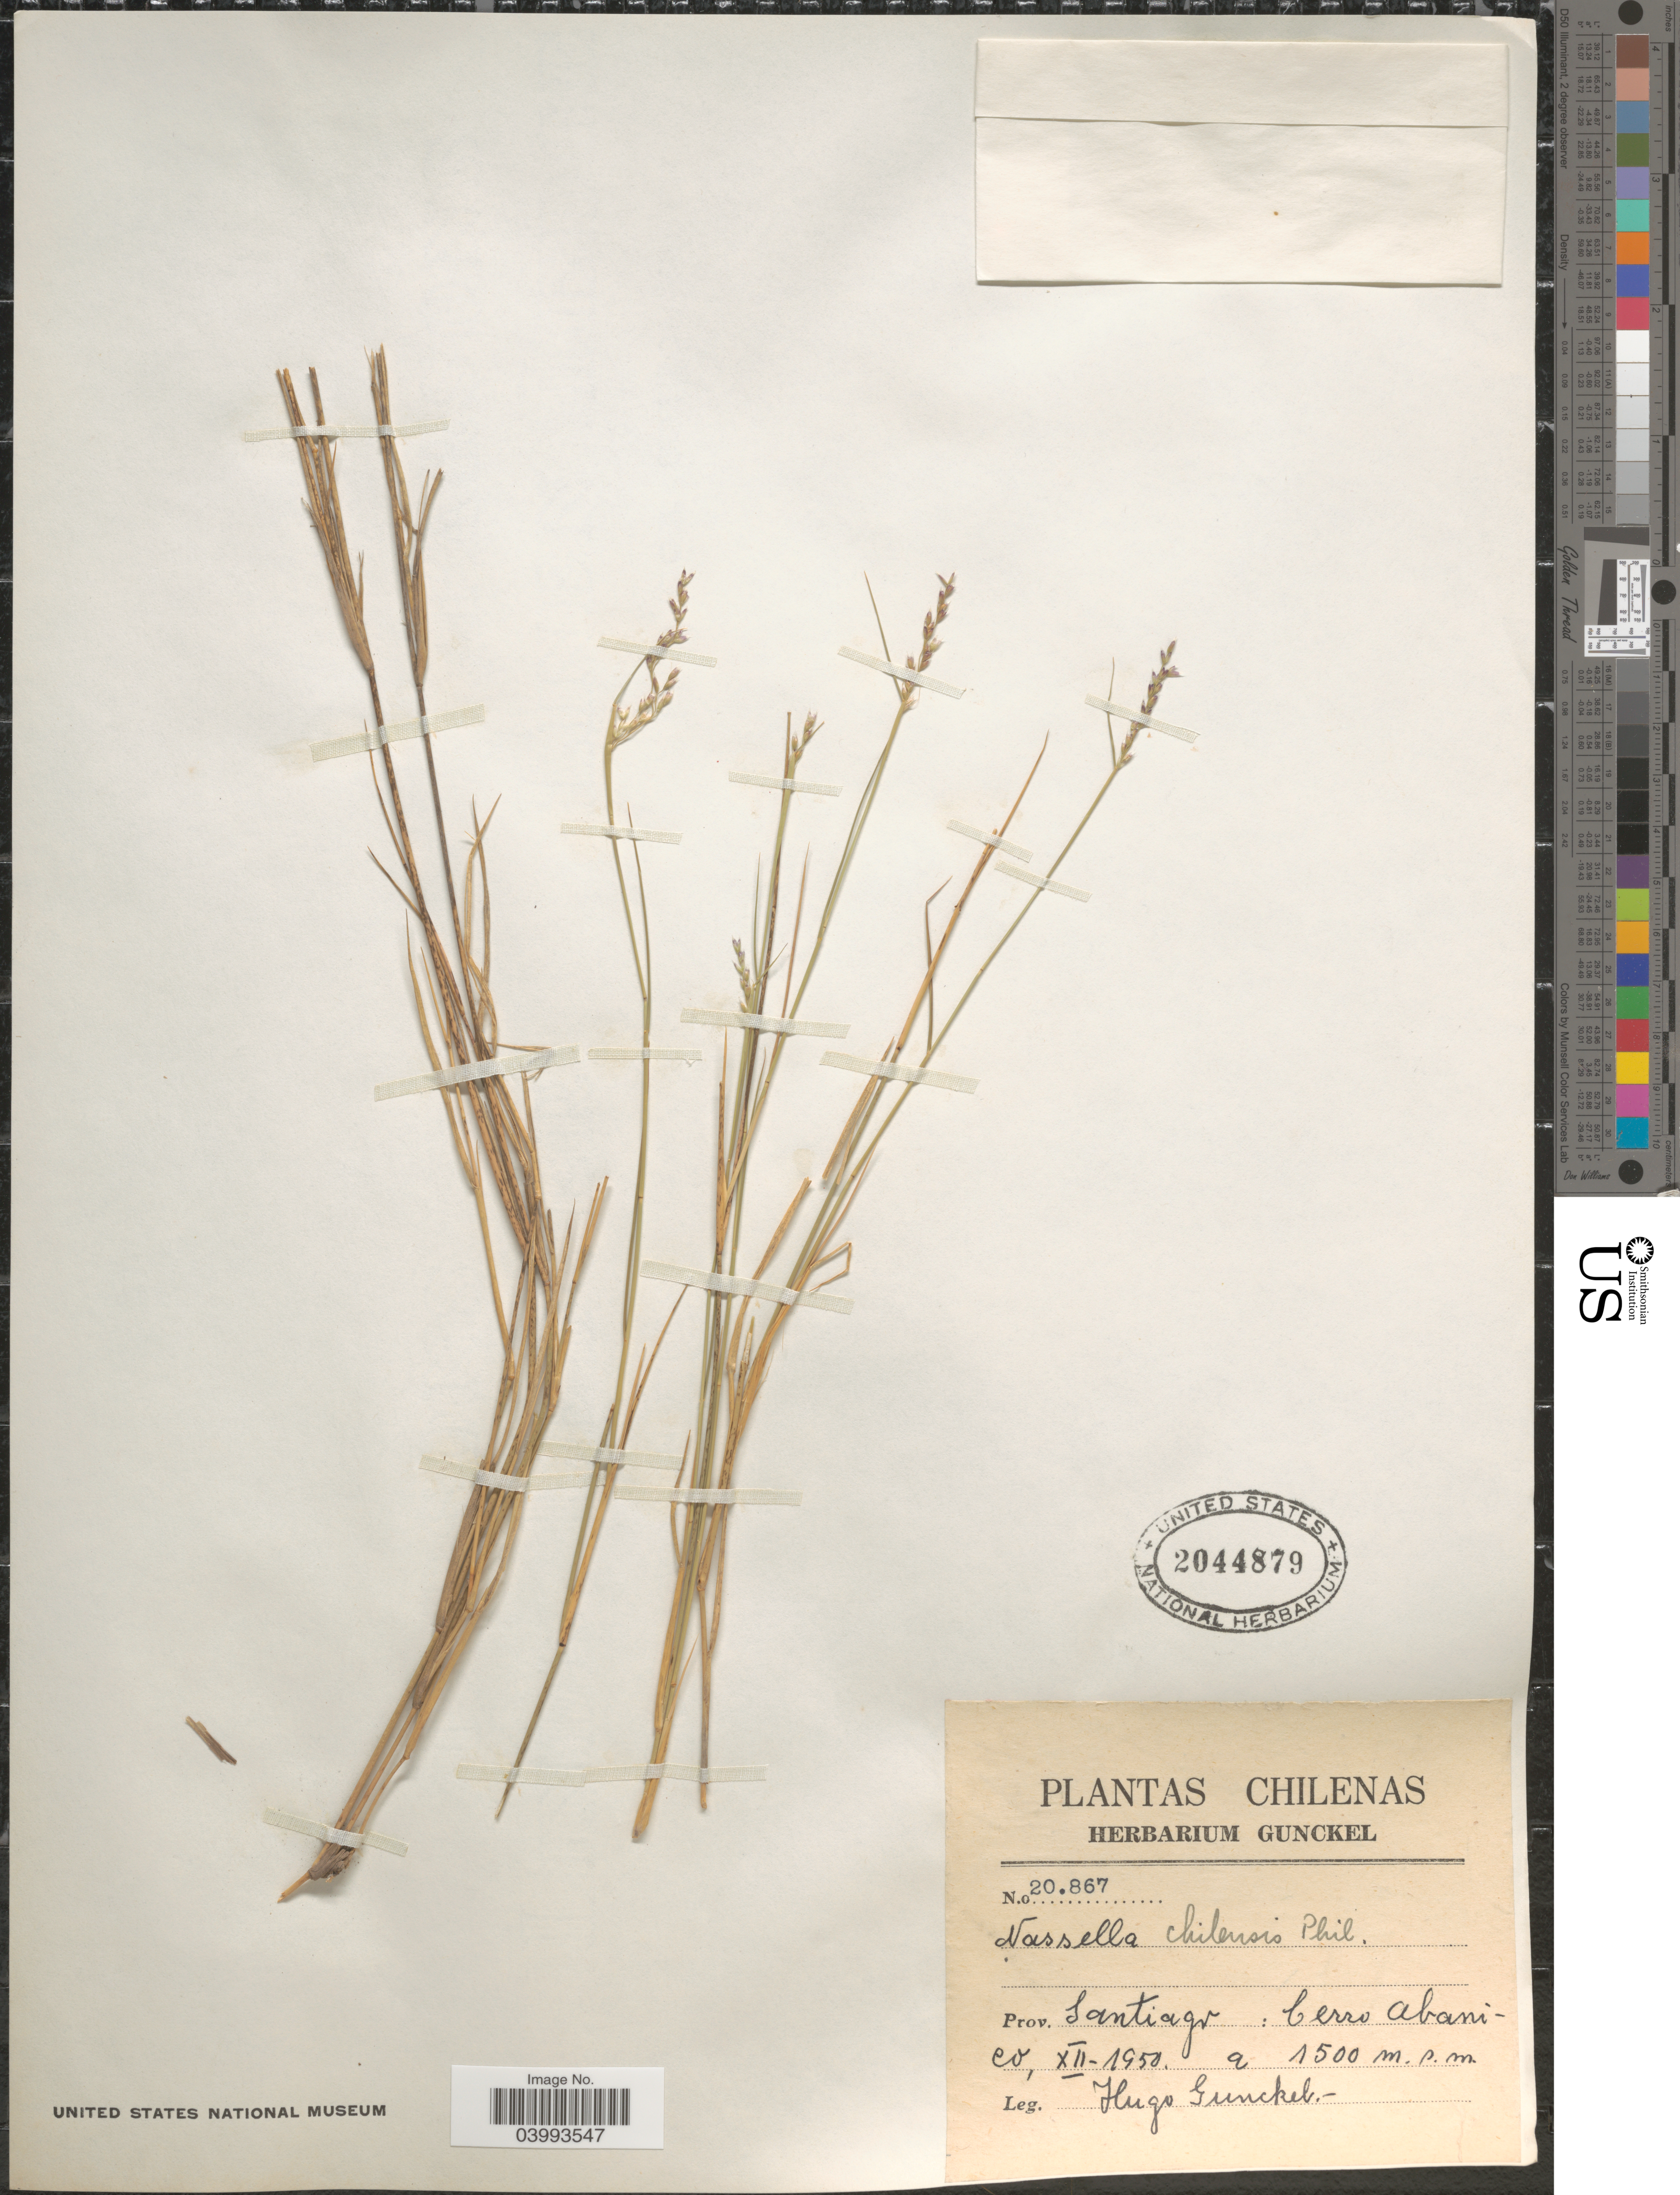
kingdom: Plantae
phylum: Tracheophyta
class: Liliopsida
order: Poales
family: Poaceae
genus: Nassella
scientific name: Nassella chilensis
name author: (Trin.) É. Desv.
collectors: H. Gunckel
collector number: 20867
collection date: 1950-12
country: Chile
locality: Prov. Santiago: Cerro Abanico.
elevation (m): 1500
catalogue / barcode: US 2044879